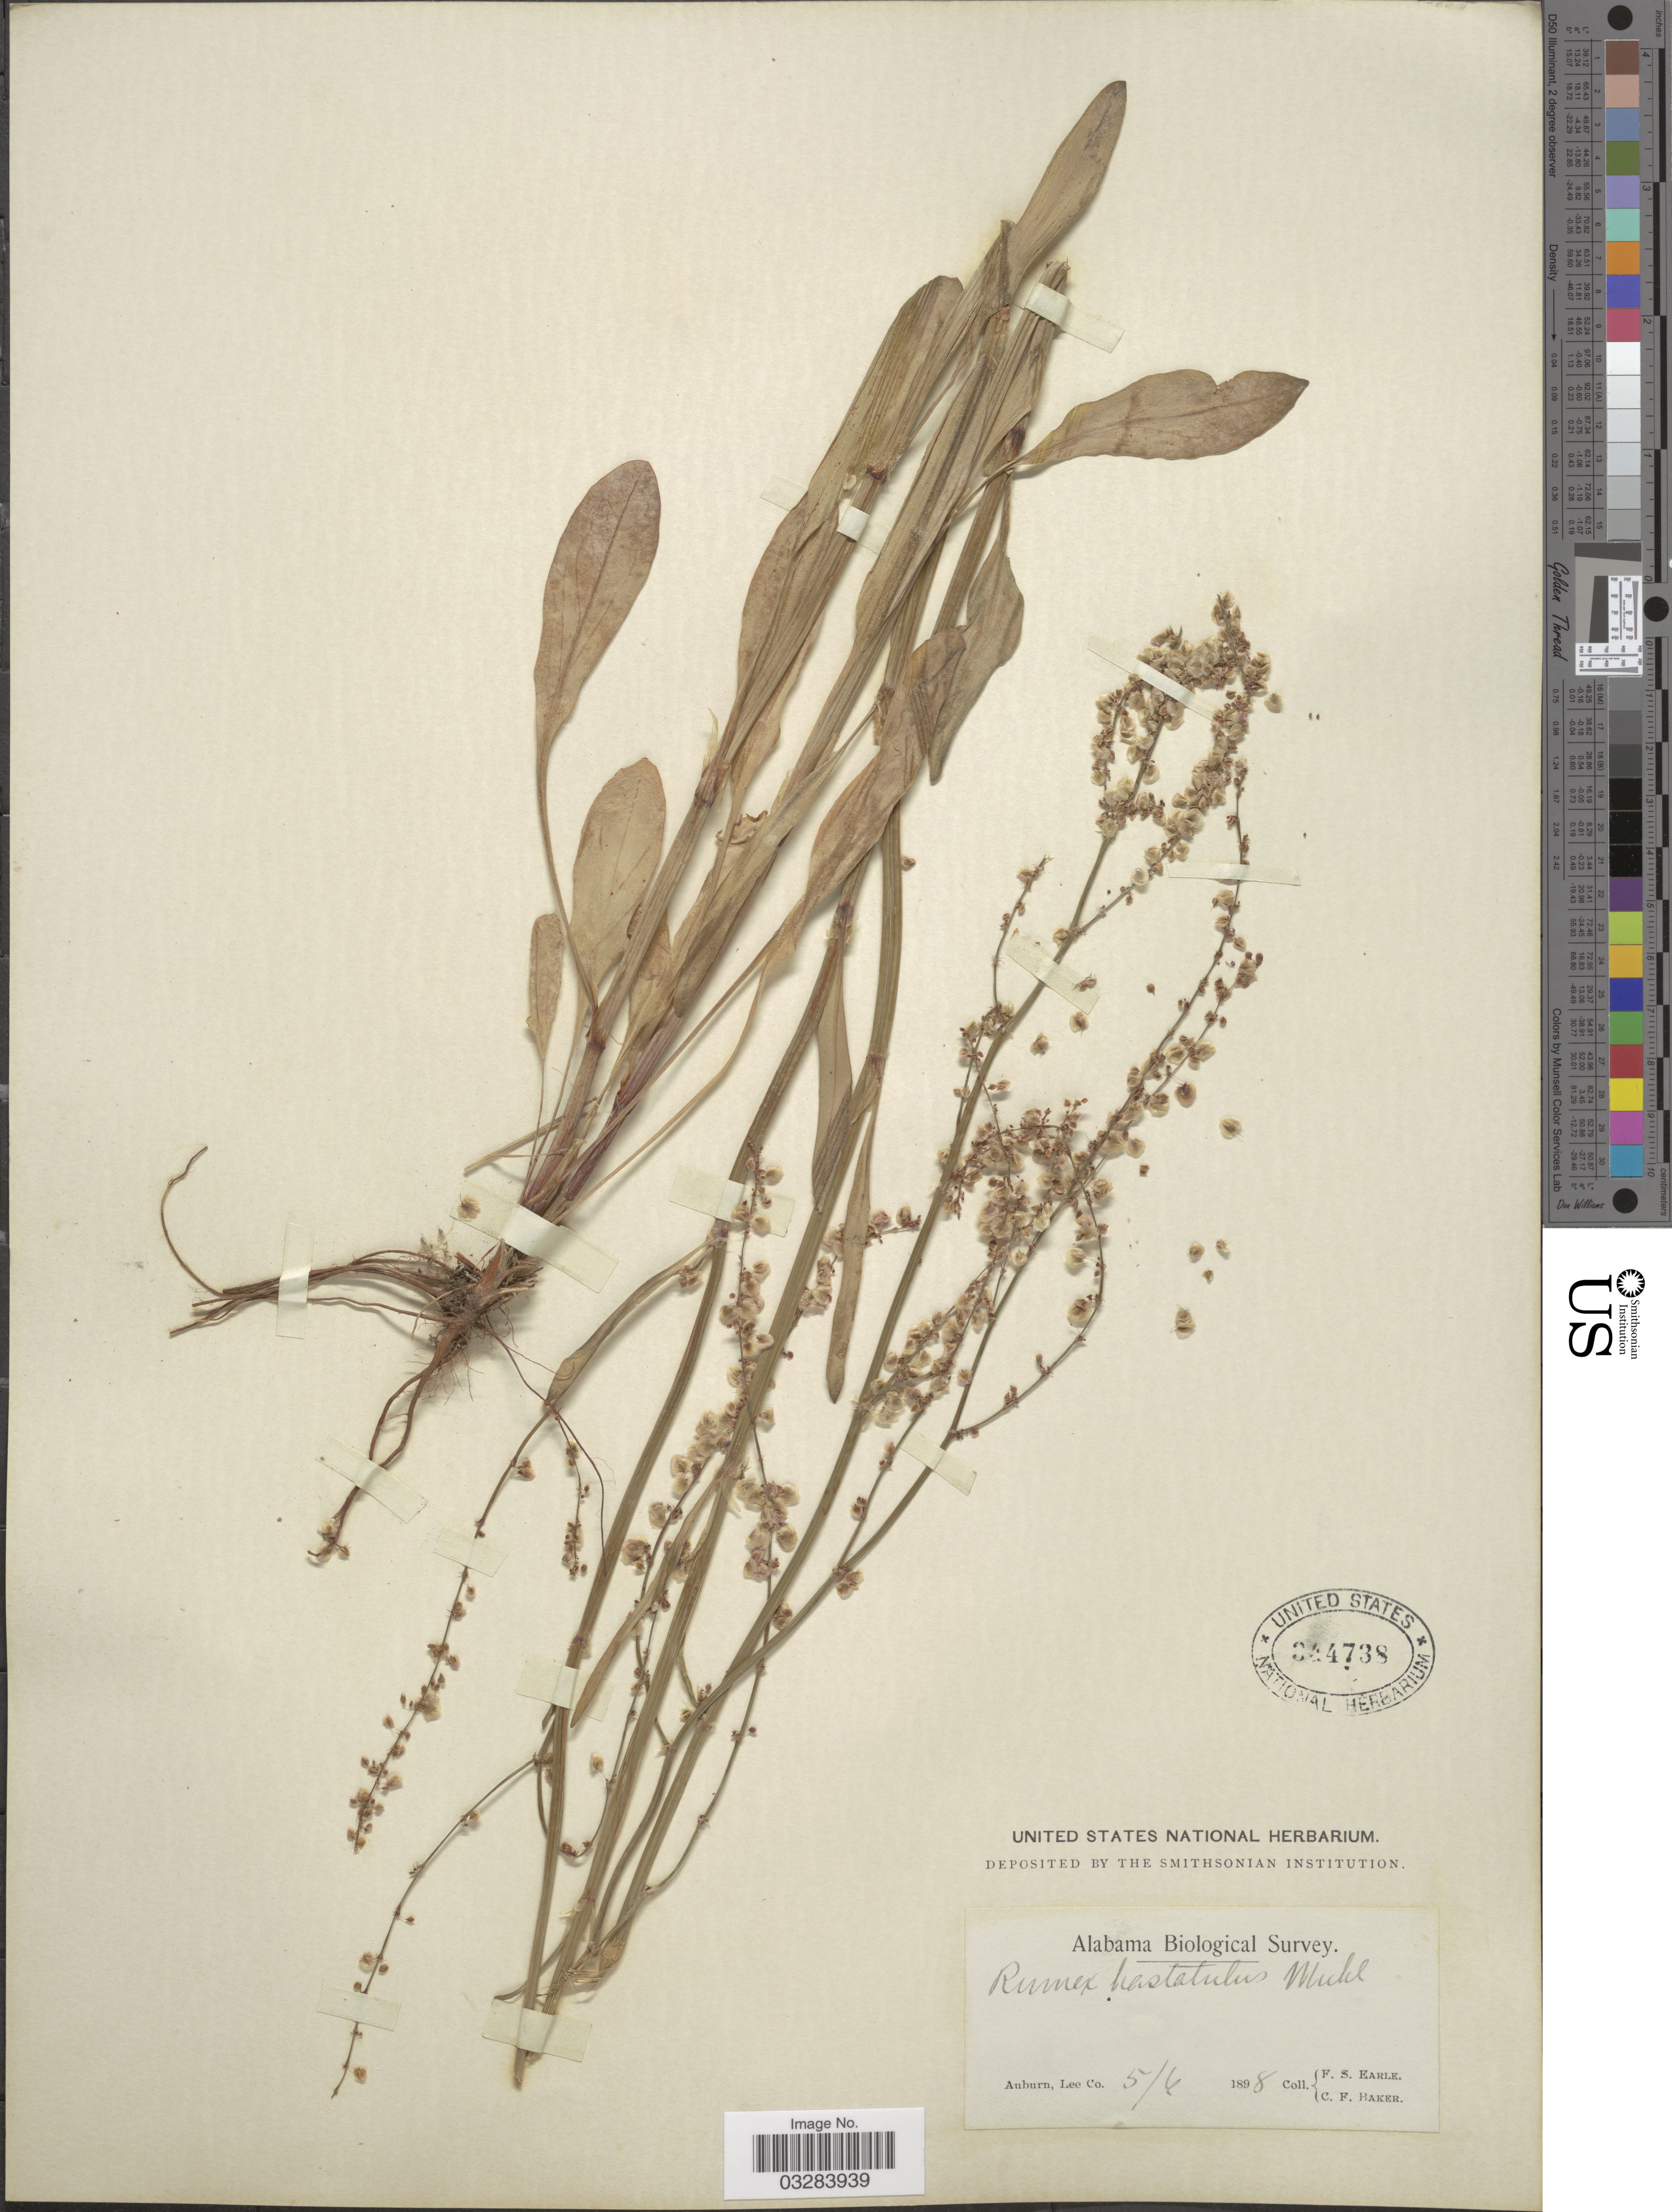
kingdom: Plantae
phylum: Tracheophyta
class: Magnoliopsida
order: Caryophyllales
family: Polygonaceae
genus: Rumex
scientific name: Rumex hastatulus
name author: Baldwin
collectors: F. S. Earle & C. F. Baker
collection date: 1898-05-06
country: United States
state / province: Alabama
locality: Auburn, Lee Co.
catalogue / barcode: US 344738